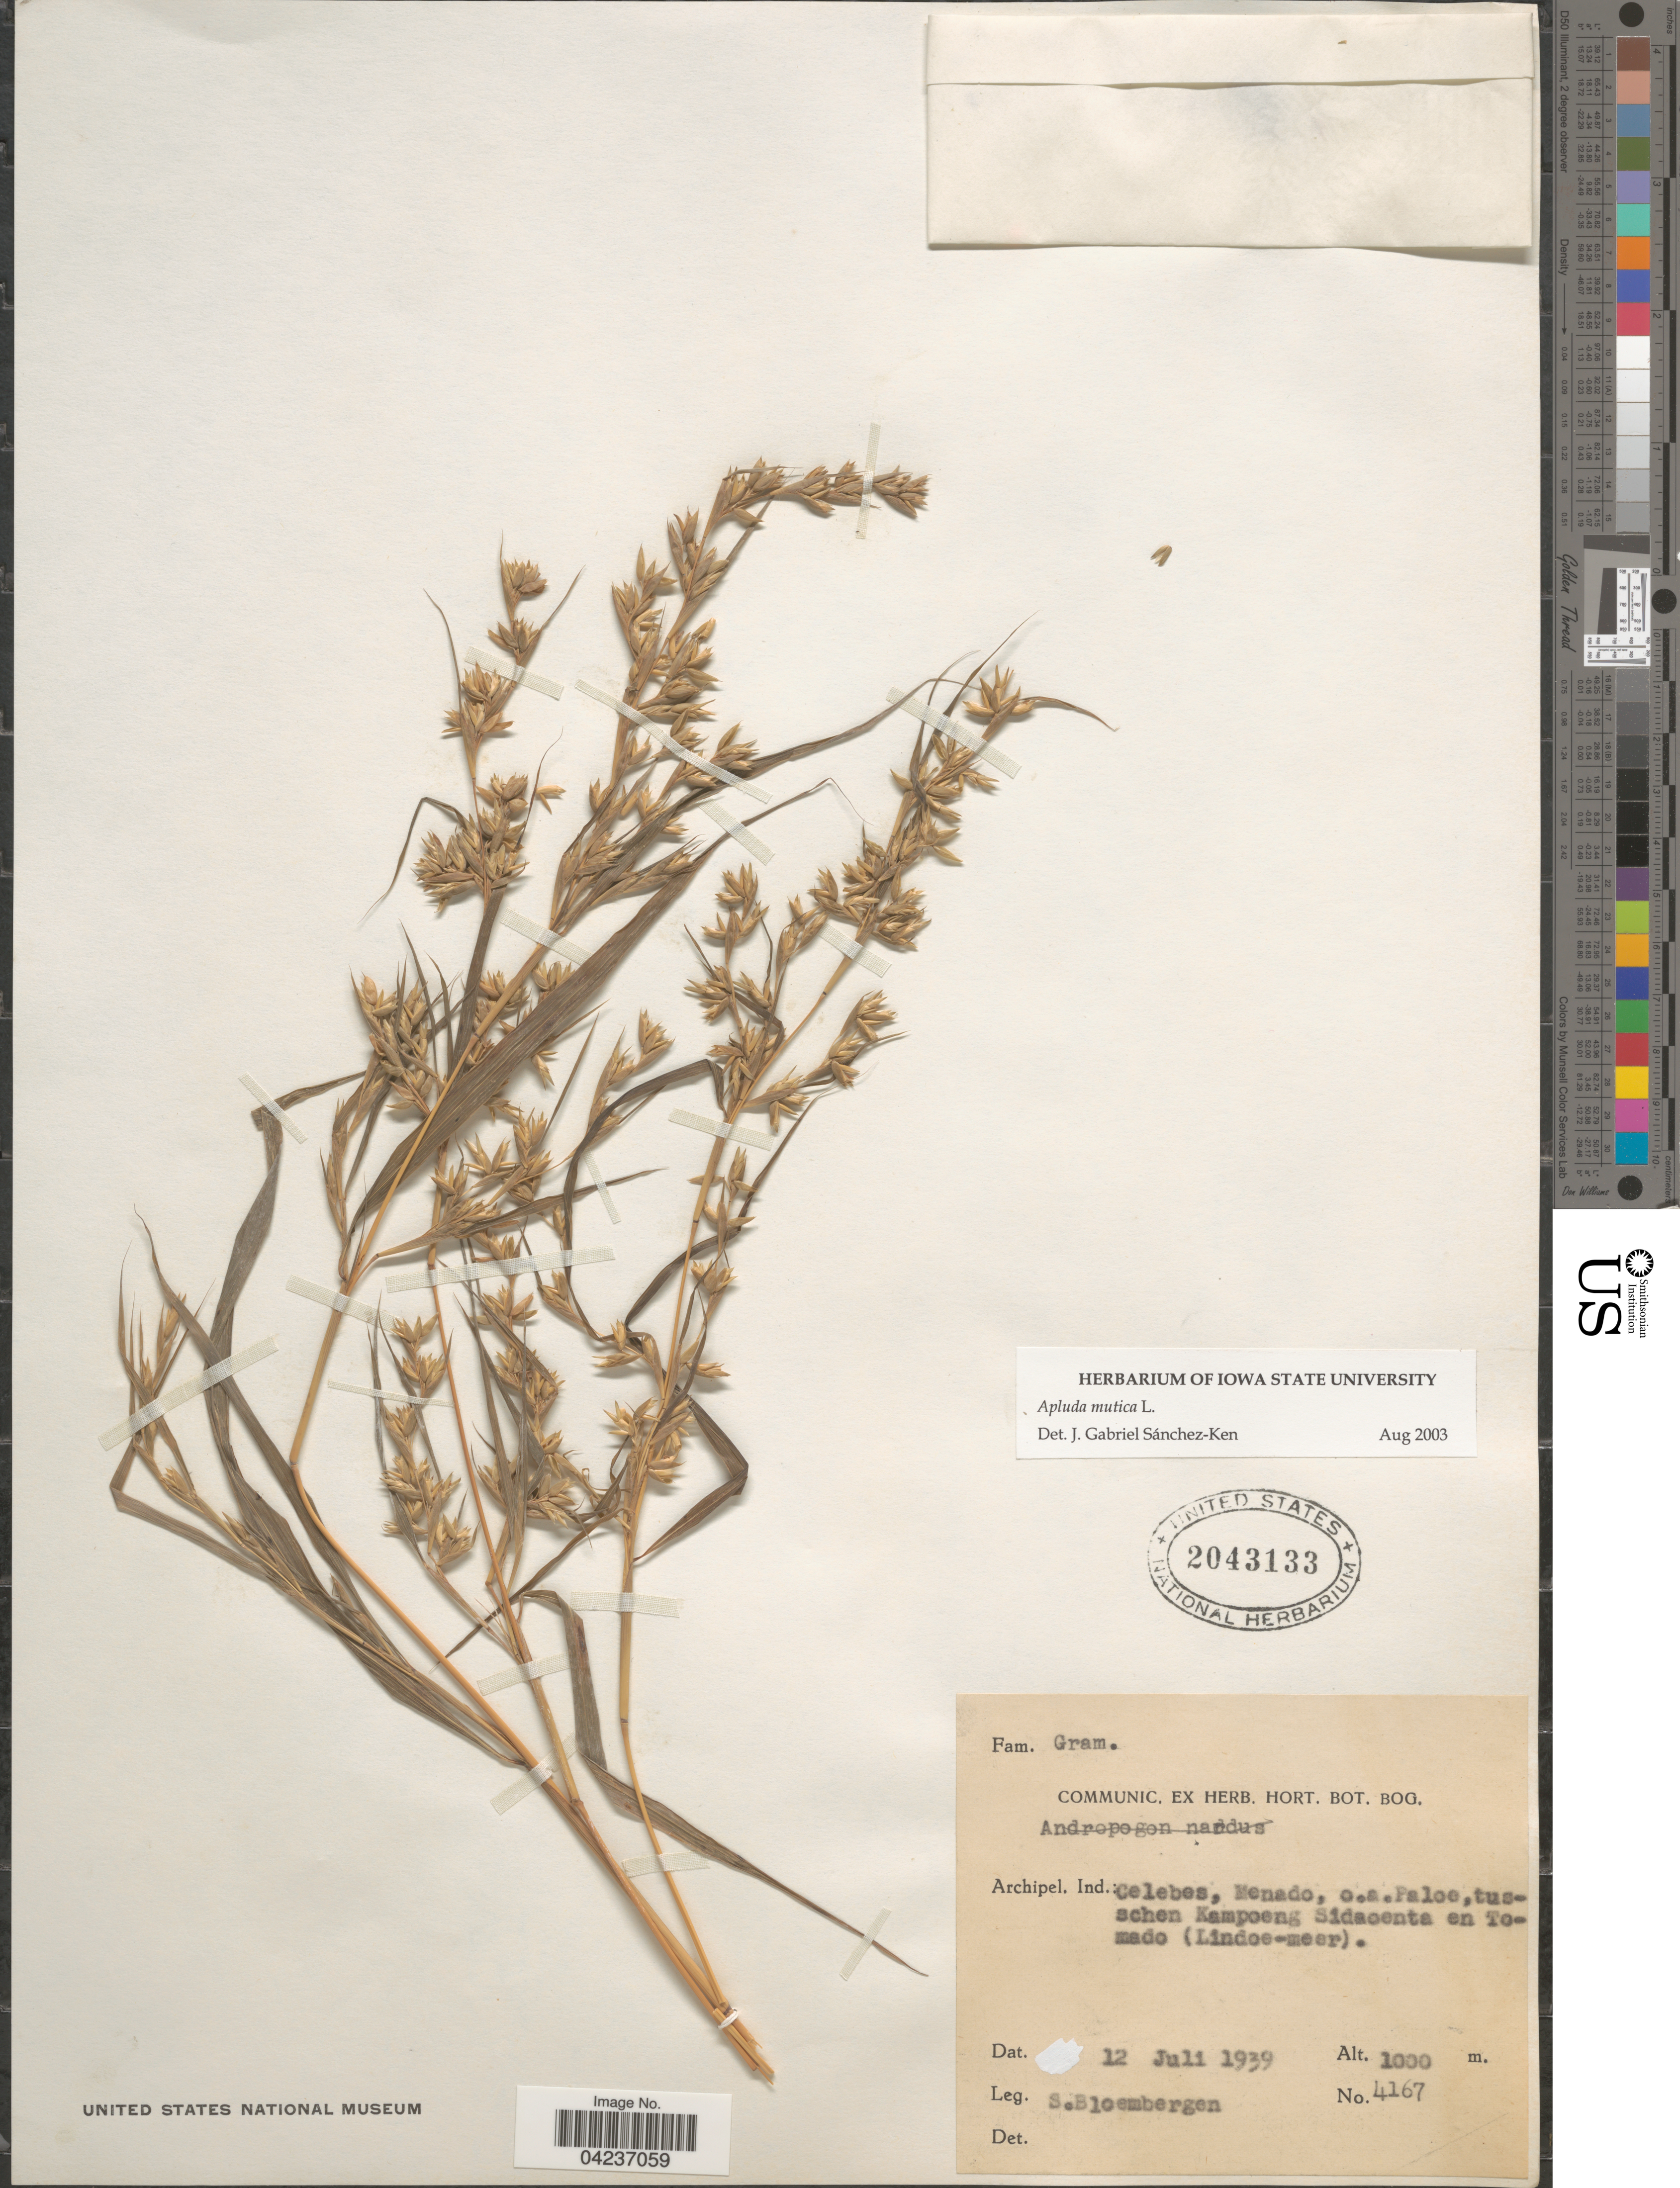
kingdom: Plantae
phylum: Tracheophyta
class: Liliopsida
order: Poales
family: Poaceae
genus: Apluda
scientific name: Apluda mutica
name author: L.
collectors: S. Bloembergen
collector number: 4167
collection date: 1939-07-12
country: Indonesia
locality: Archipel. Ind.: Celebes, Menado, c.a. Paloe, tusschen Kampoeng Sidaoenta en Tomado (Lindoe-meer).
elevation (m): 1000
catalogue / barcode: US 2043133